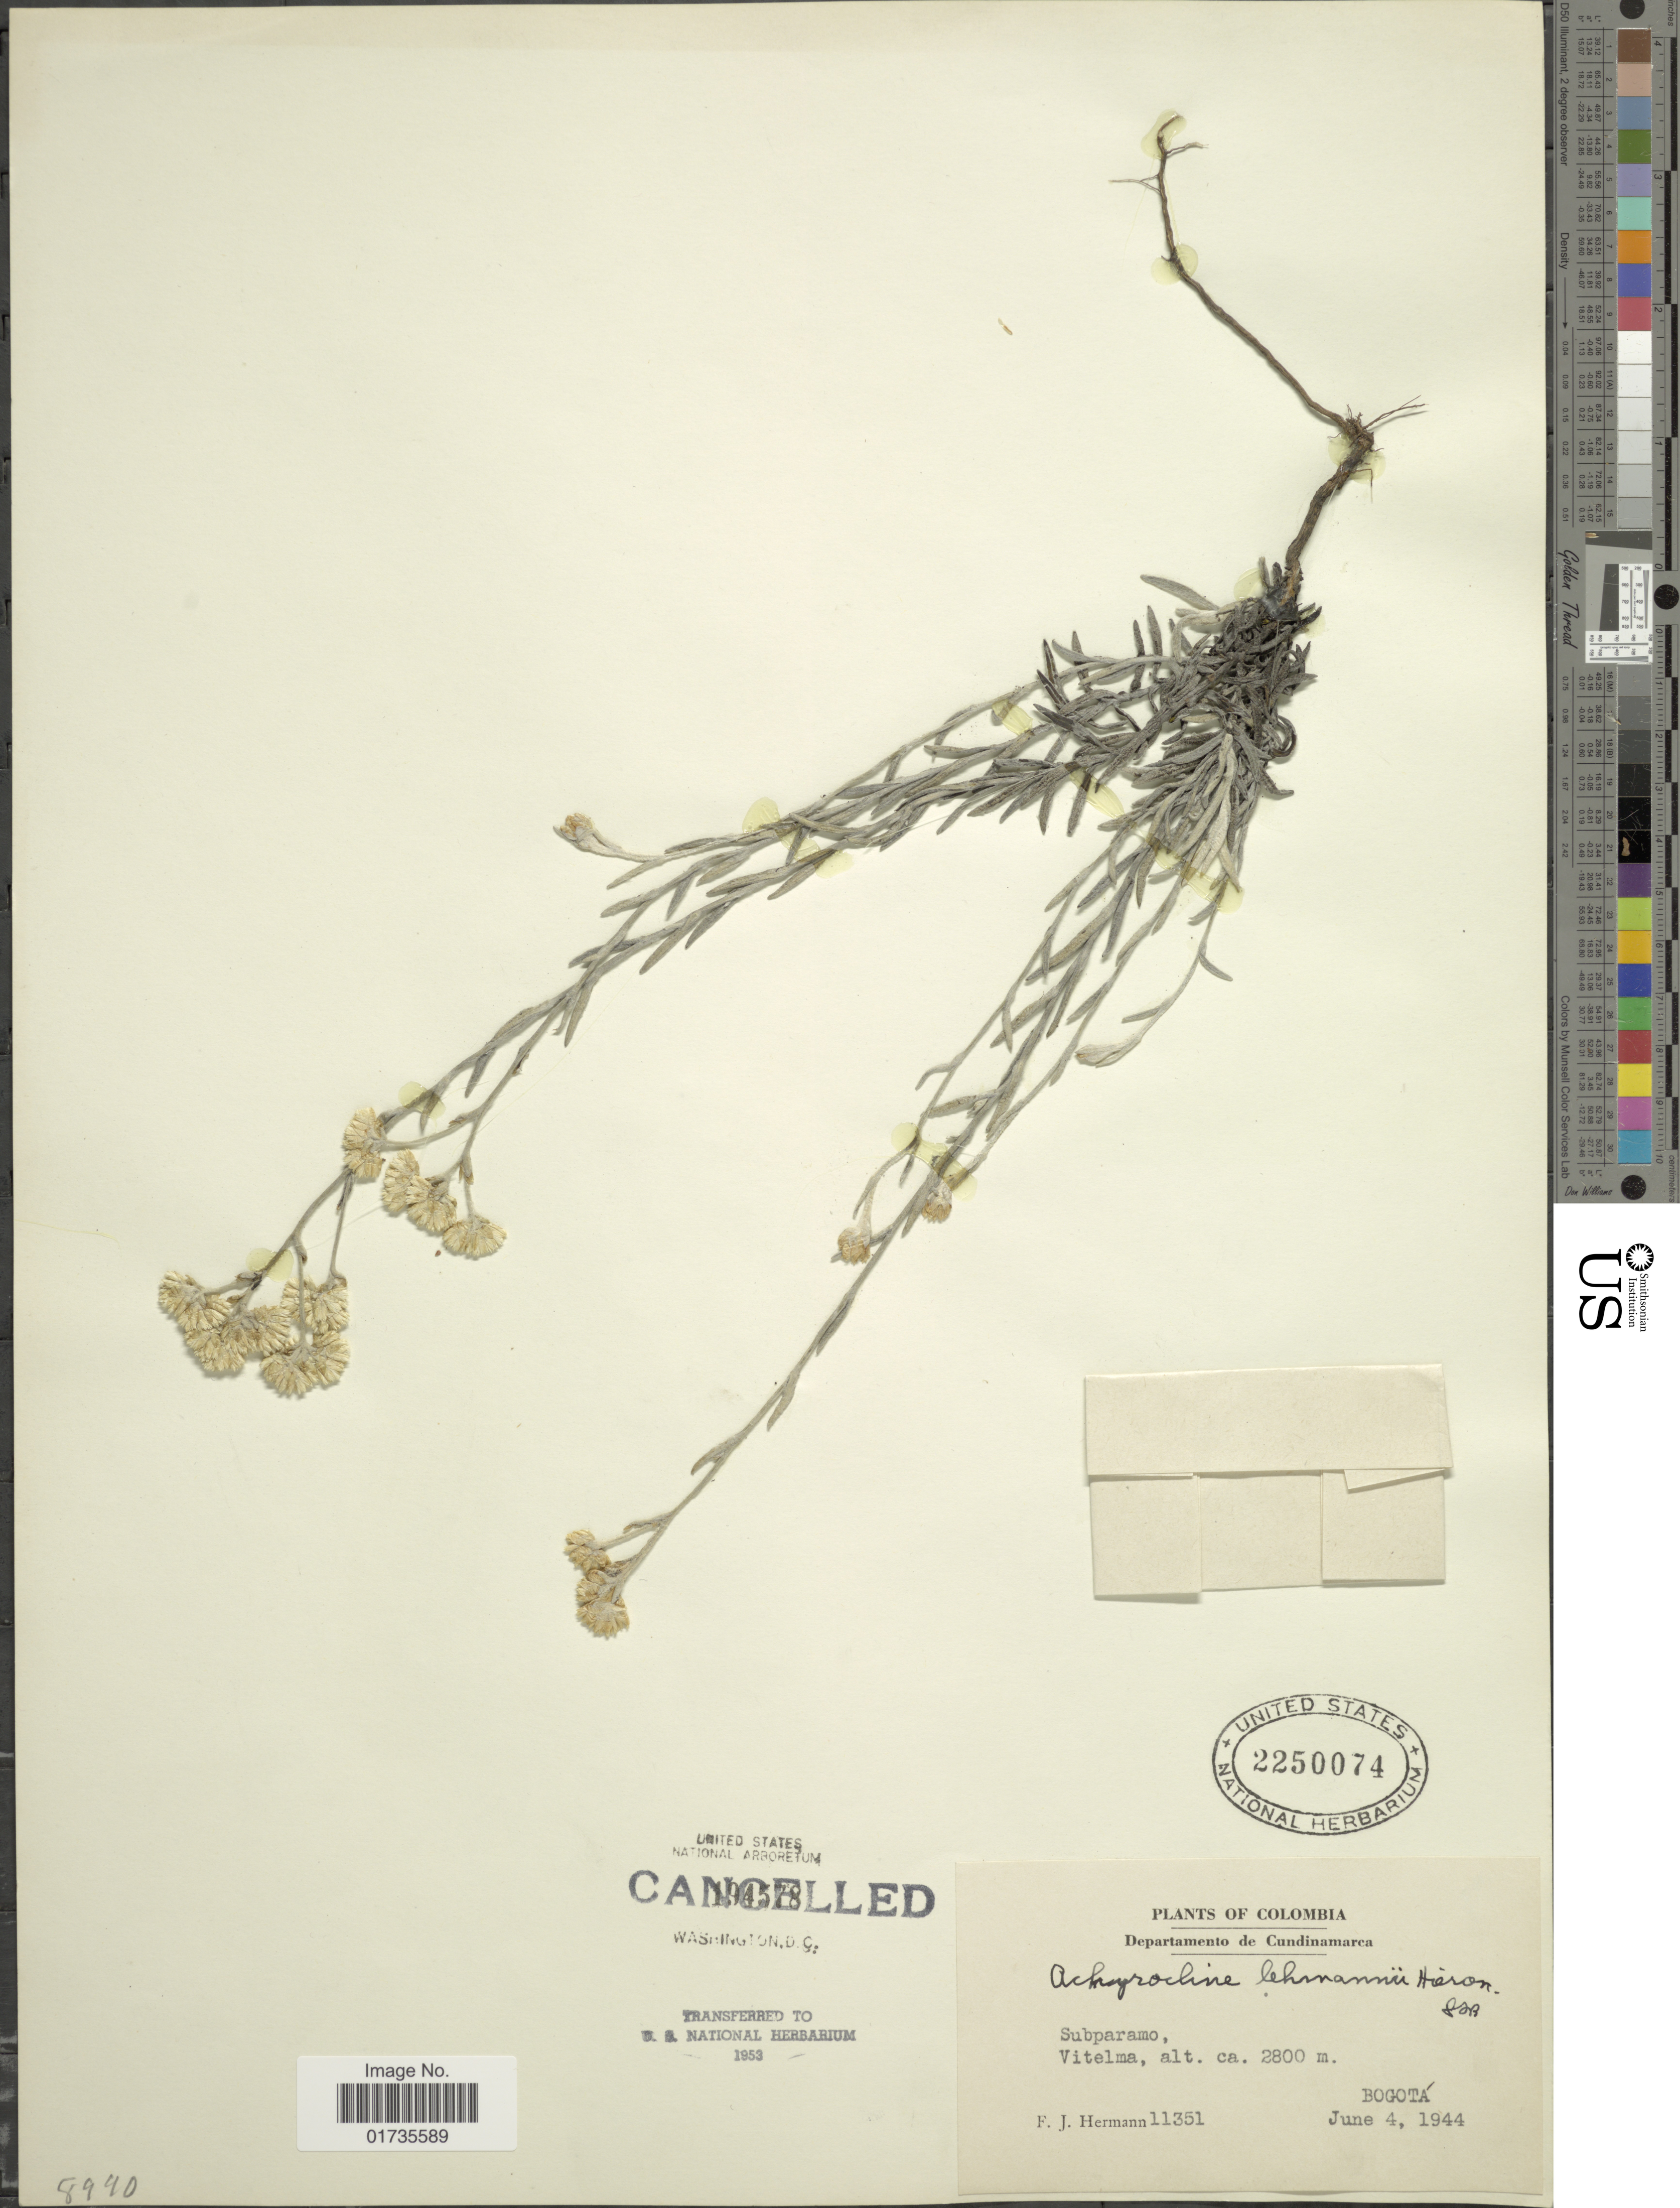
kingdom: Plantae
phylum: Tracheophyta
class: Magnoliopsida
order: Asterales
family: Asteraceae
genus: Achyrocline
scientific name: Achyrocline lehmanni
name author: Hieron.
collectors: F. J. Hermann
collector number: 11351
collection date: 1944-06-04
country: Colombia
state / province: Cundinamarca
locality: Vitelma, Departameno de Cundinamarca. Bogota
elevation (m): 2800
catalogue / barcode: US 2250074